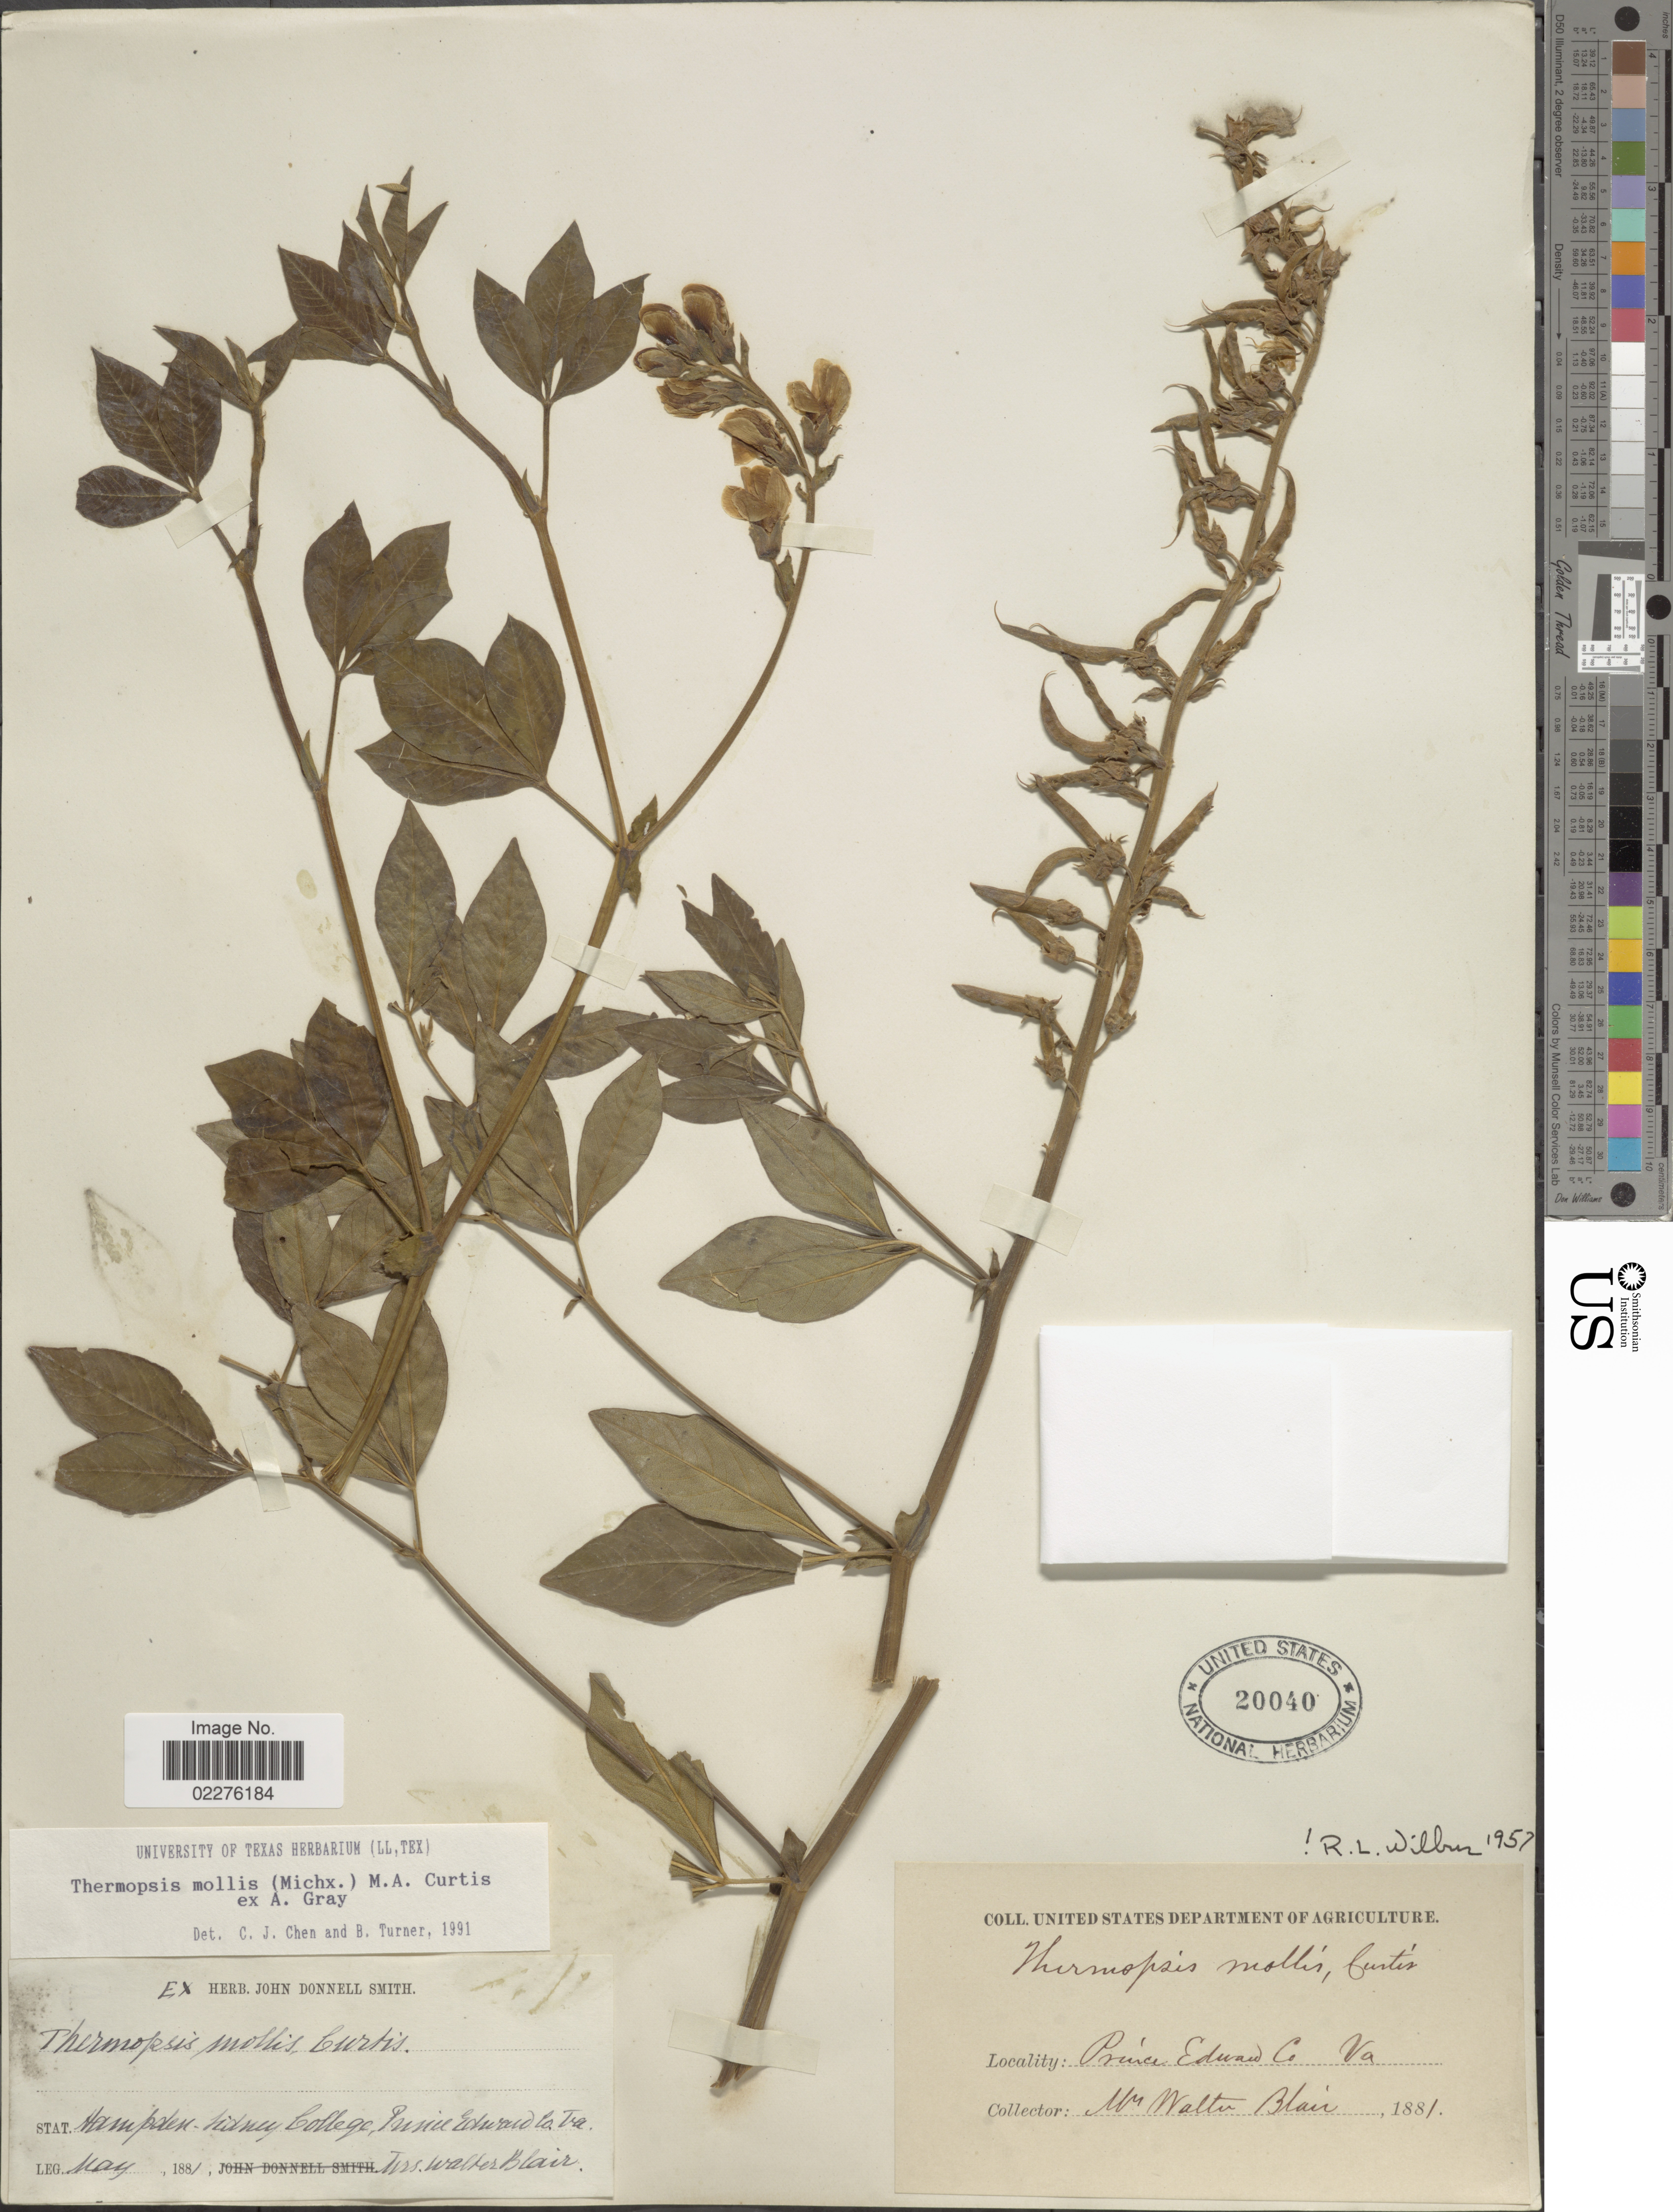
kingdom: Plantae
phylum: Tracheophyta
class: Magnoliopsida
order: Fabales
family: Fabaceae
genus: Thermopsis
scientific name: Thermopsis mollis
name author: (Michx.) M.A. Curtis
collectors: W. Blair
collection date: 1881-05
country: United States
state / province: Virginia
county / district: Prince Edward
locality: Hampden Sidney College,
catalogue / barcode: US 20040